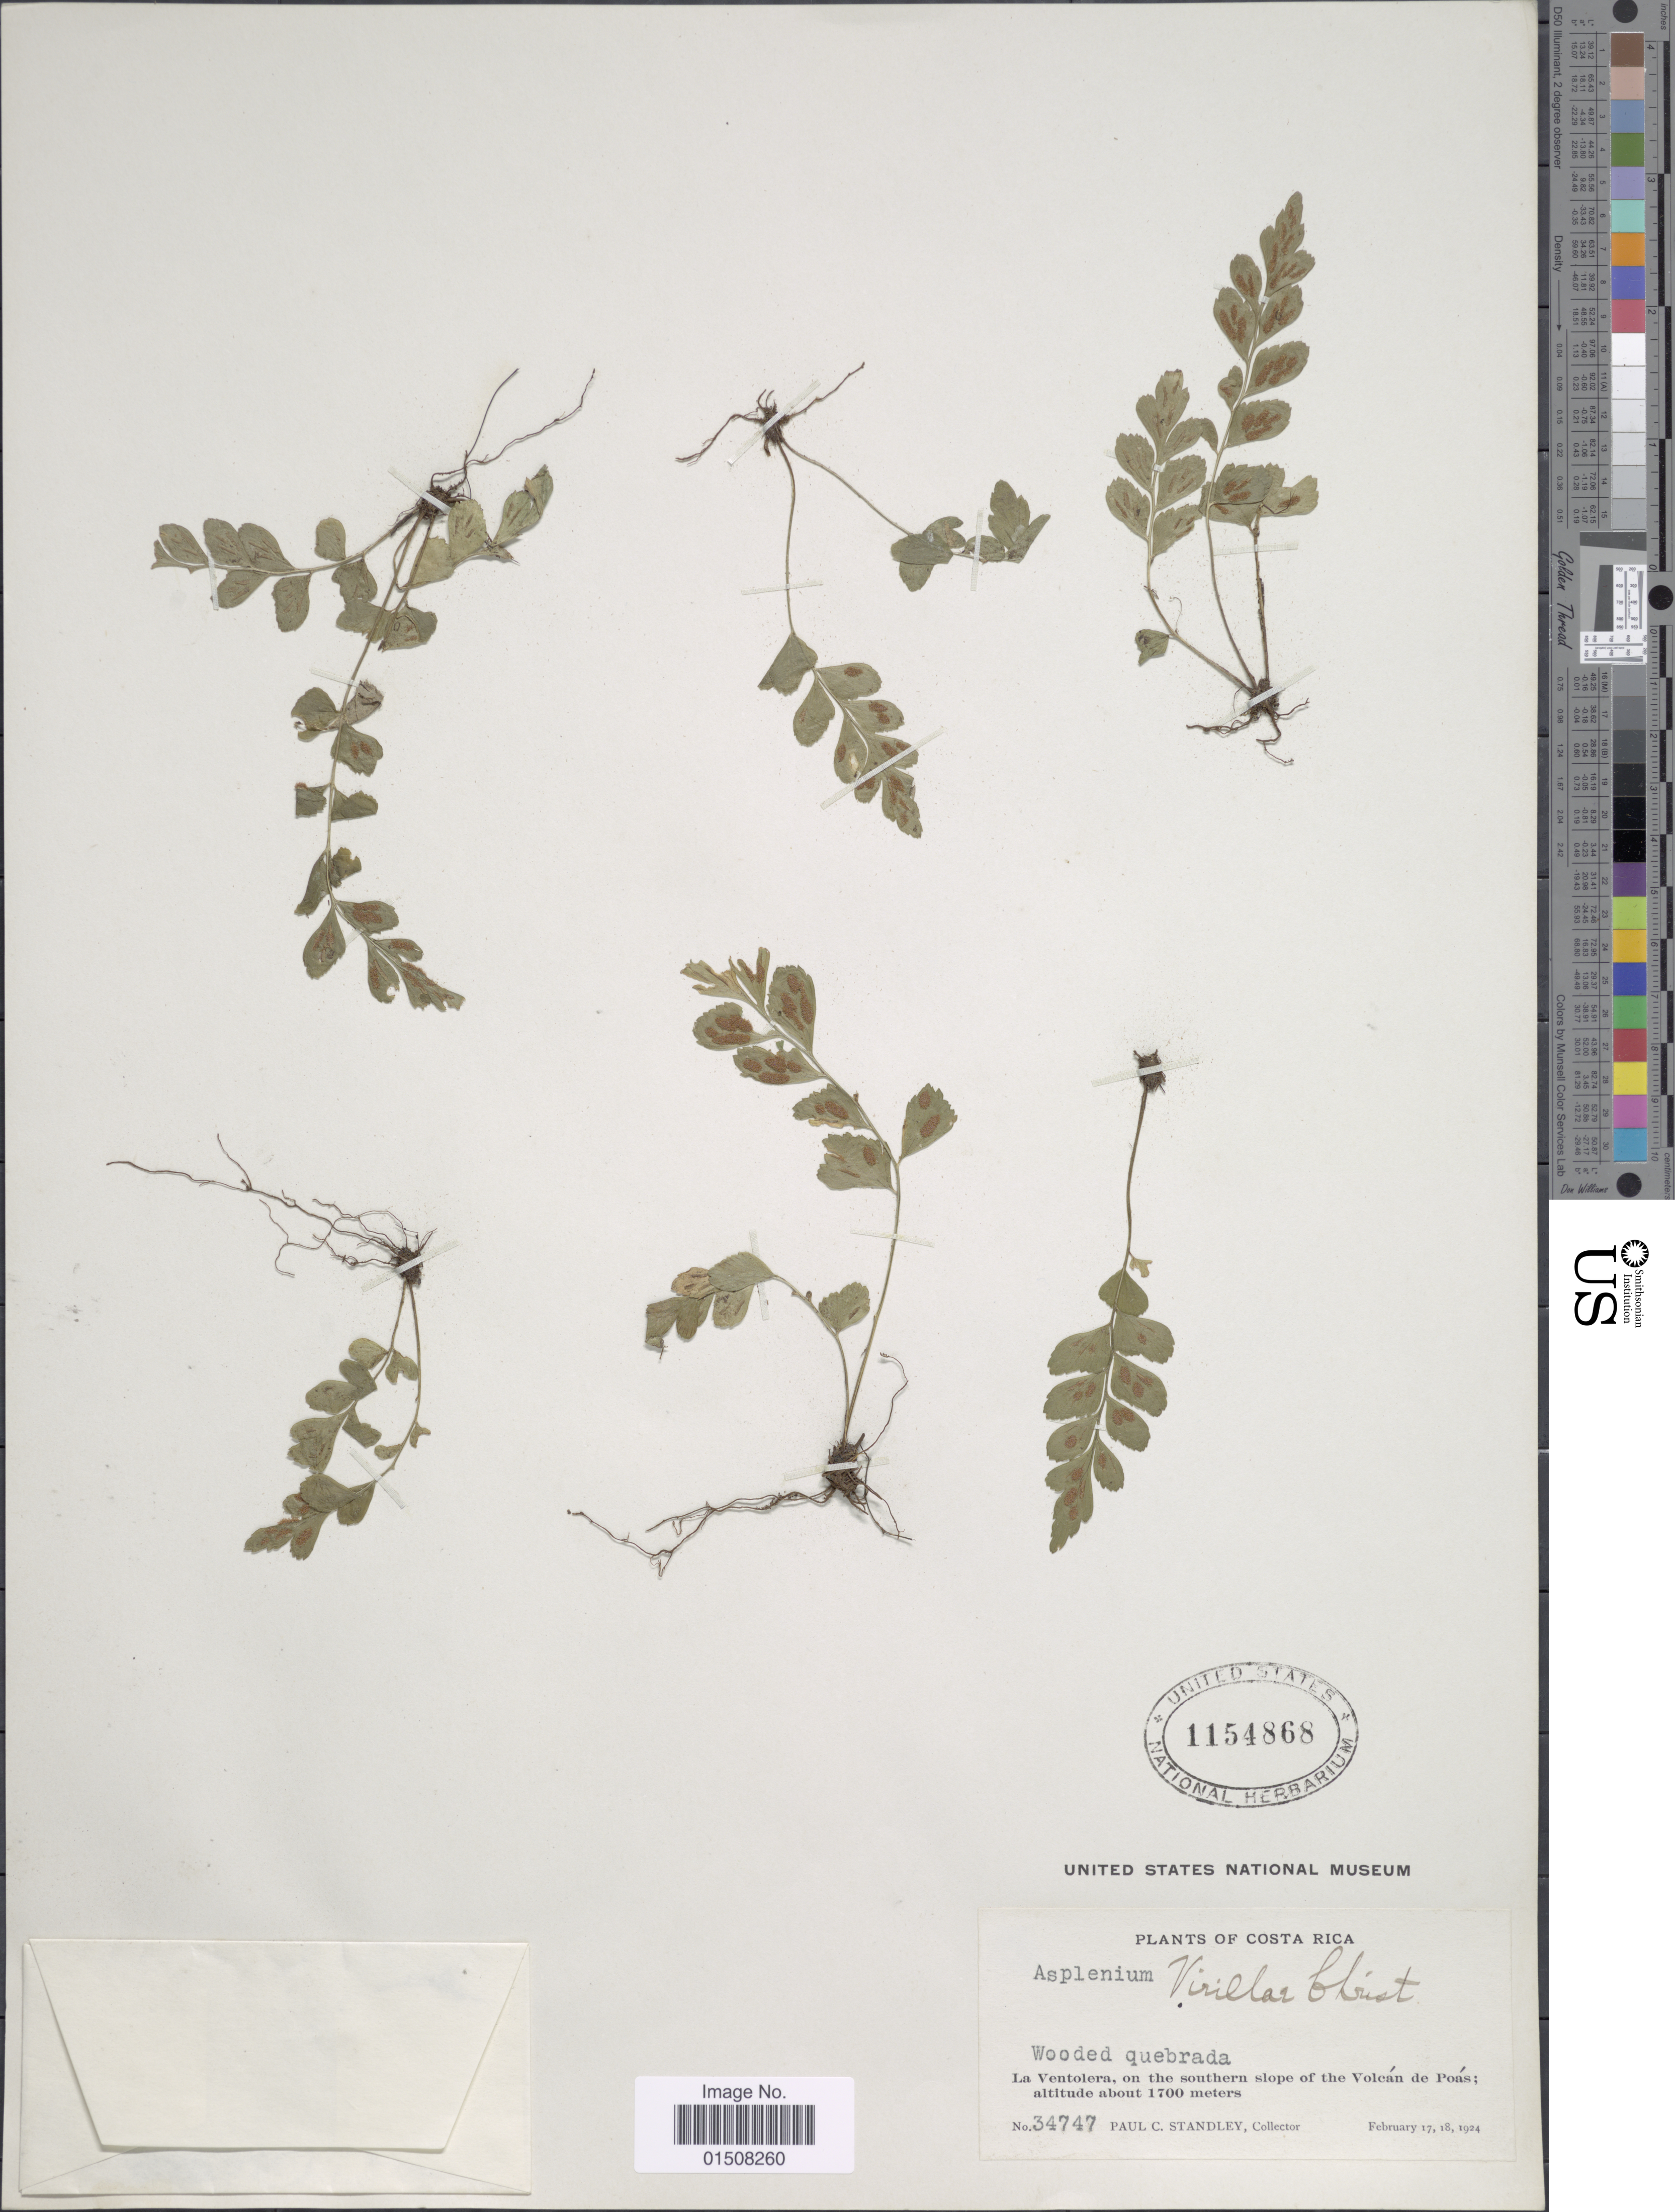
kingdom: Plantae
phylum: Tracheophyta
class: Polypodiopsida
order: Polypodiales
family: Aspleniaceae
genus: Asplenium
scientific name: Asplenium virillae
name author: Christ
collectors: P. C. Standley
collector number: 34747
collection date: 1924-02-17/1924-02-18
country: Costa Rica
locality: La Ventolera, on the southern slope of the Volcan de Poas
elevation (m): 1700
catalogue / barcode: US 1154868